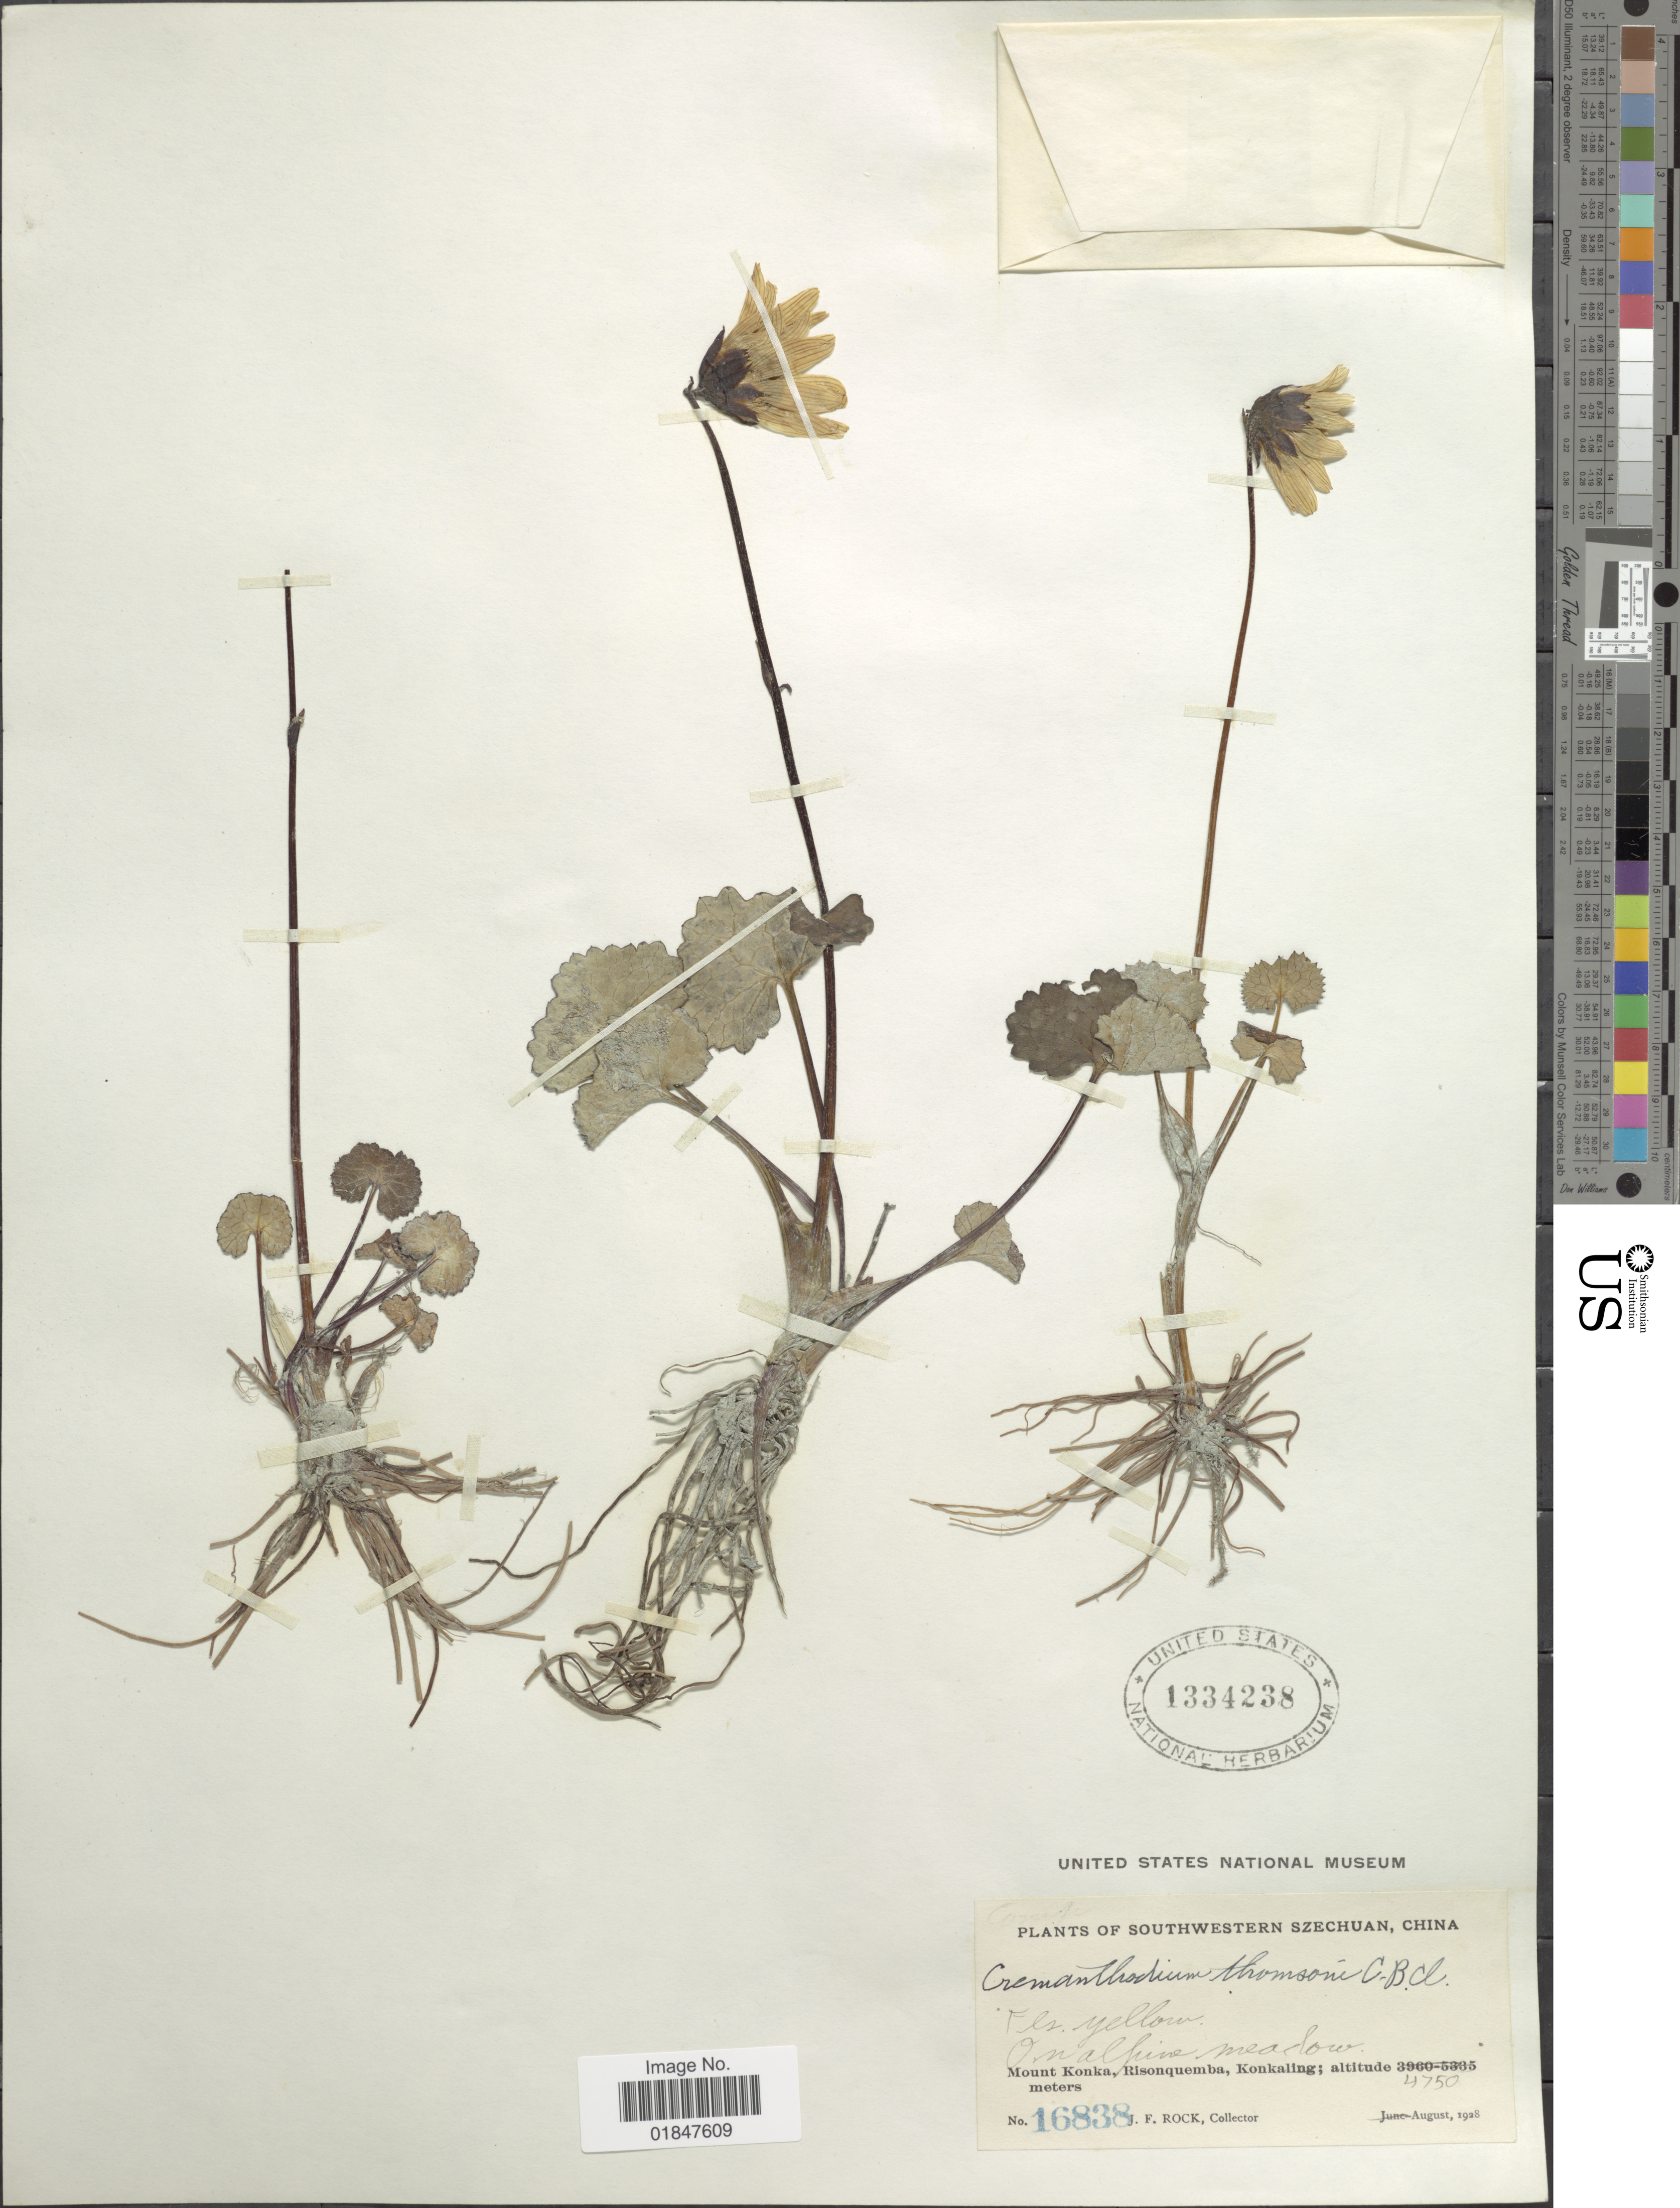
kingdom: Plantae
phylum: Tracheophyta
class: Magnoliopsida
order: Asterales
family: Asteraceae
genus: Cremanthodium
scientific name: Cremanthodium thomsonii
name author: C.B. Clarke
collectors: J. Rock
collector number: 16838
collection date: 1928-08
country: China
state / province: Sichuan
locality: Southwestern Szechuan, Mount Konka, Risonquemba, Konkaling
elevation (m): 4750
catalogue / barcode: US 1334238